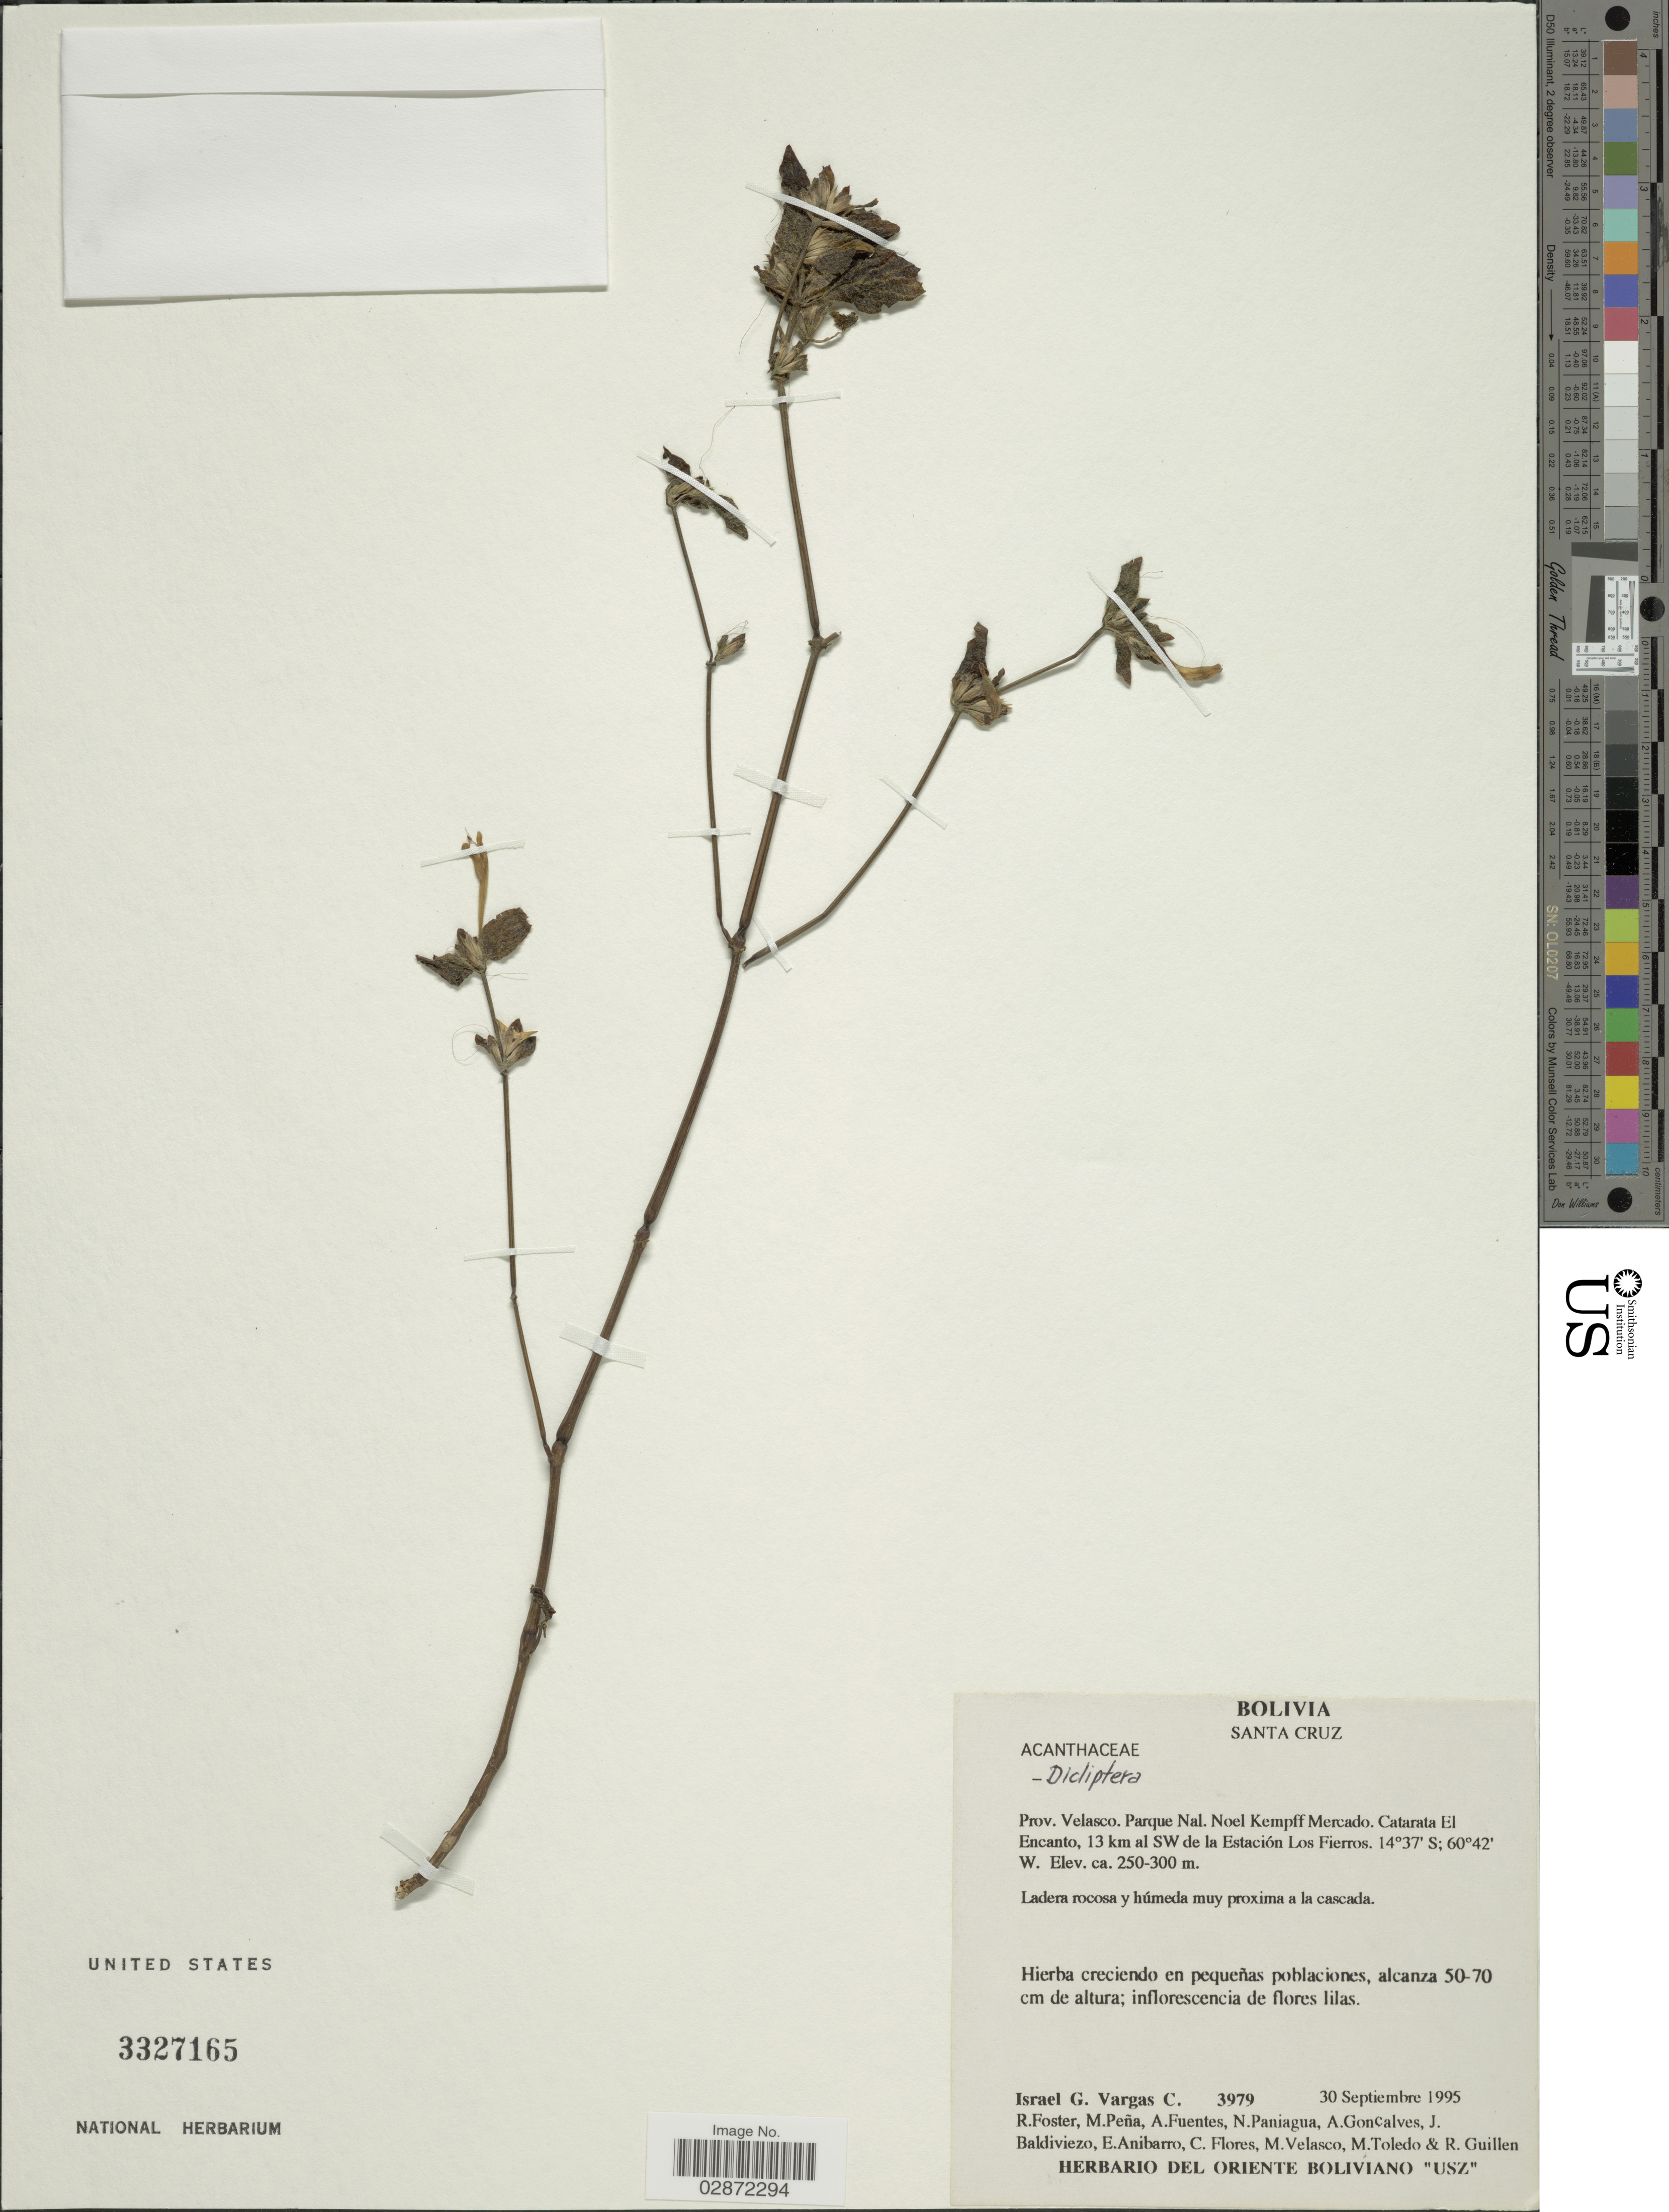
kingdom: Plantae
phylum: Tracheophyta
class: Magnoliopsida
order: Lamiales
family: Acanthaceae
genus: Dicliptera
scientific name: Dicliptera squarrosa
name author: Nees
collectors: I. Vargas C., R. Foster, M. Peña, A. Fuentes & et al.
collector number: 3979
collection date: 1995-09-30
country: Bolivia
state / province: Santa Cruz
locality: Prov. Velasco. Parque Nal. Noel Kempff Mercado, Catarata El Encanto, 13 km al SW de la Estación Los Fierros.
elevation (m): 250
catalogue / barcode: US 3327165